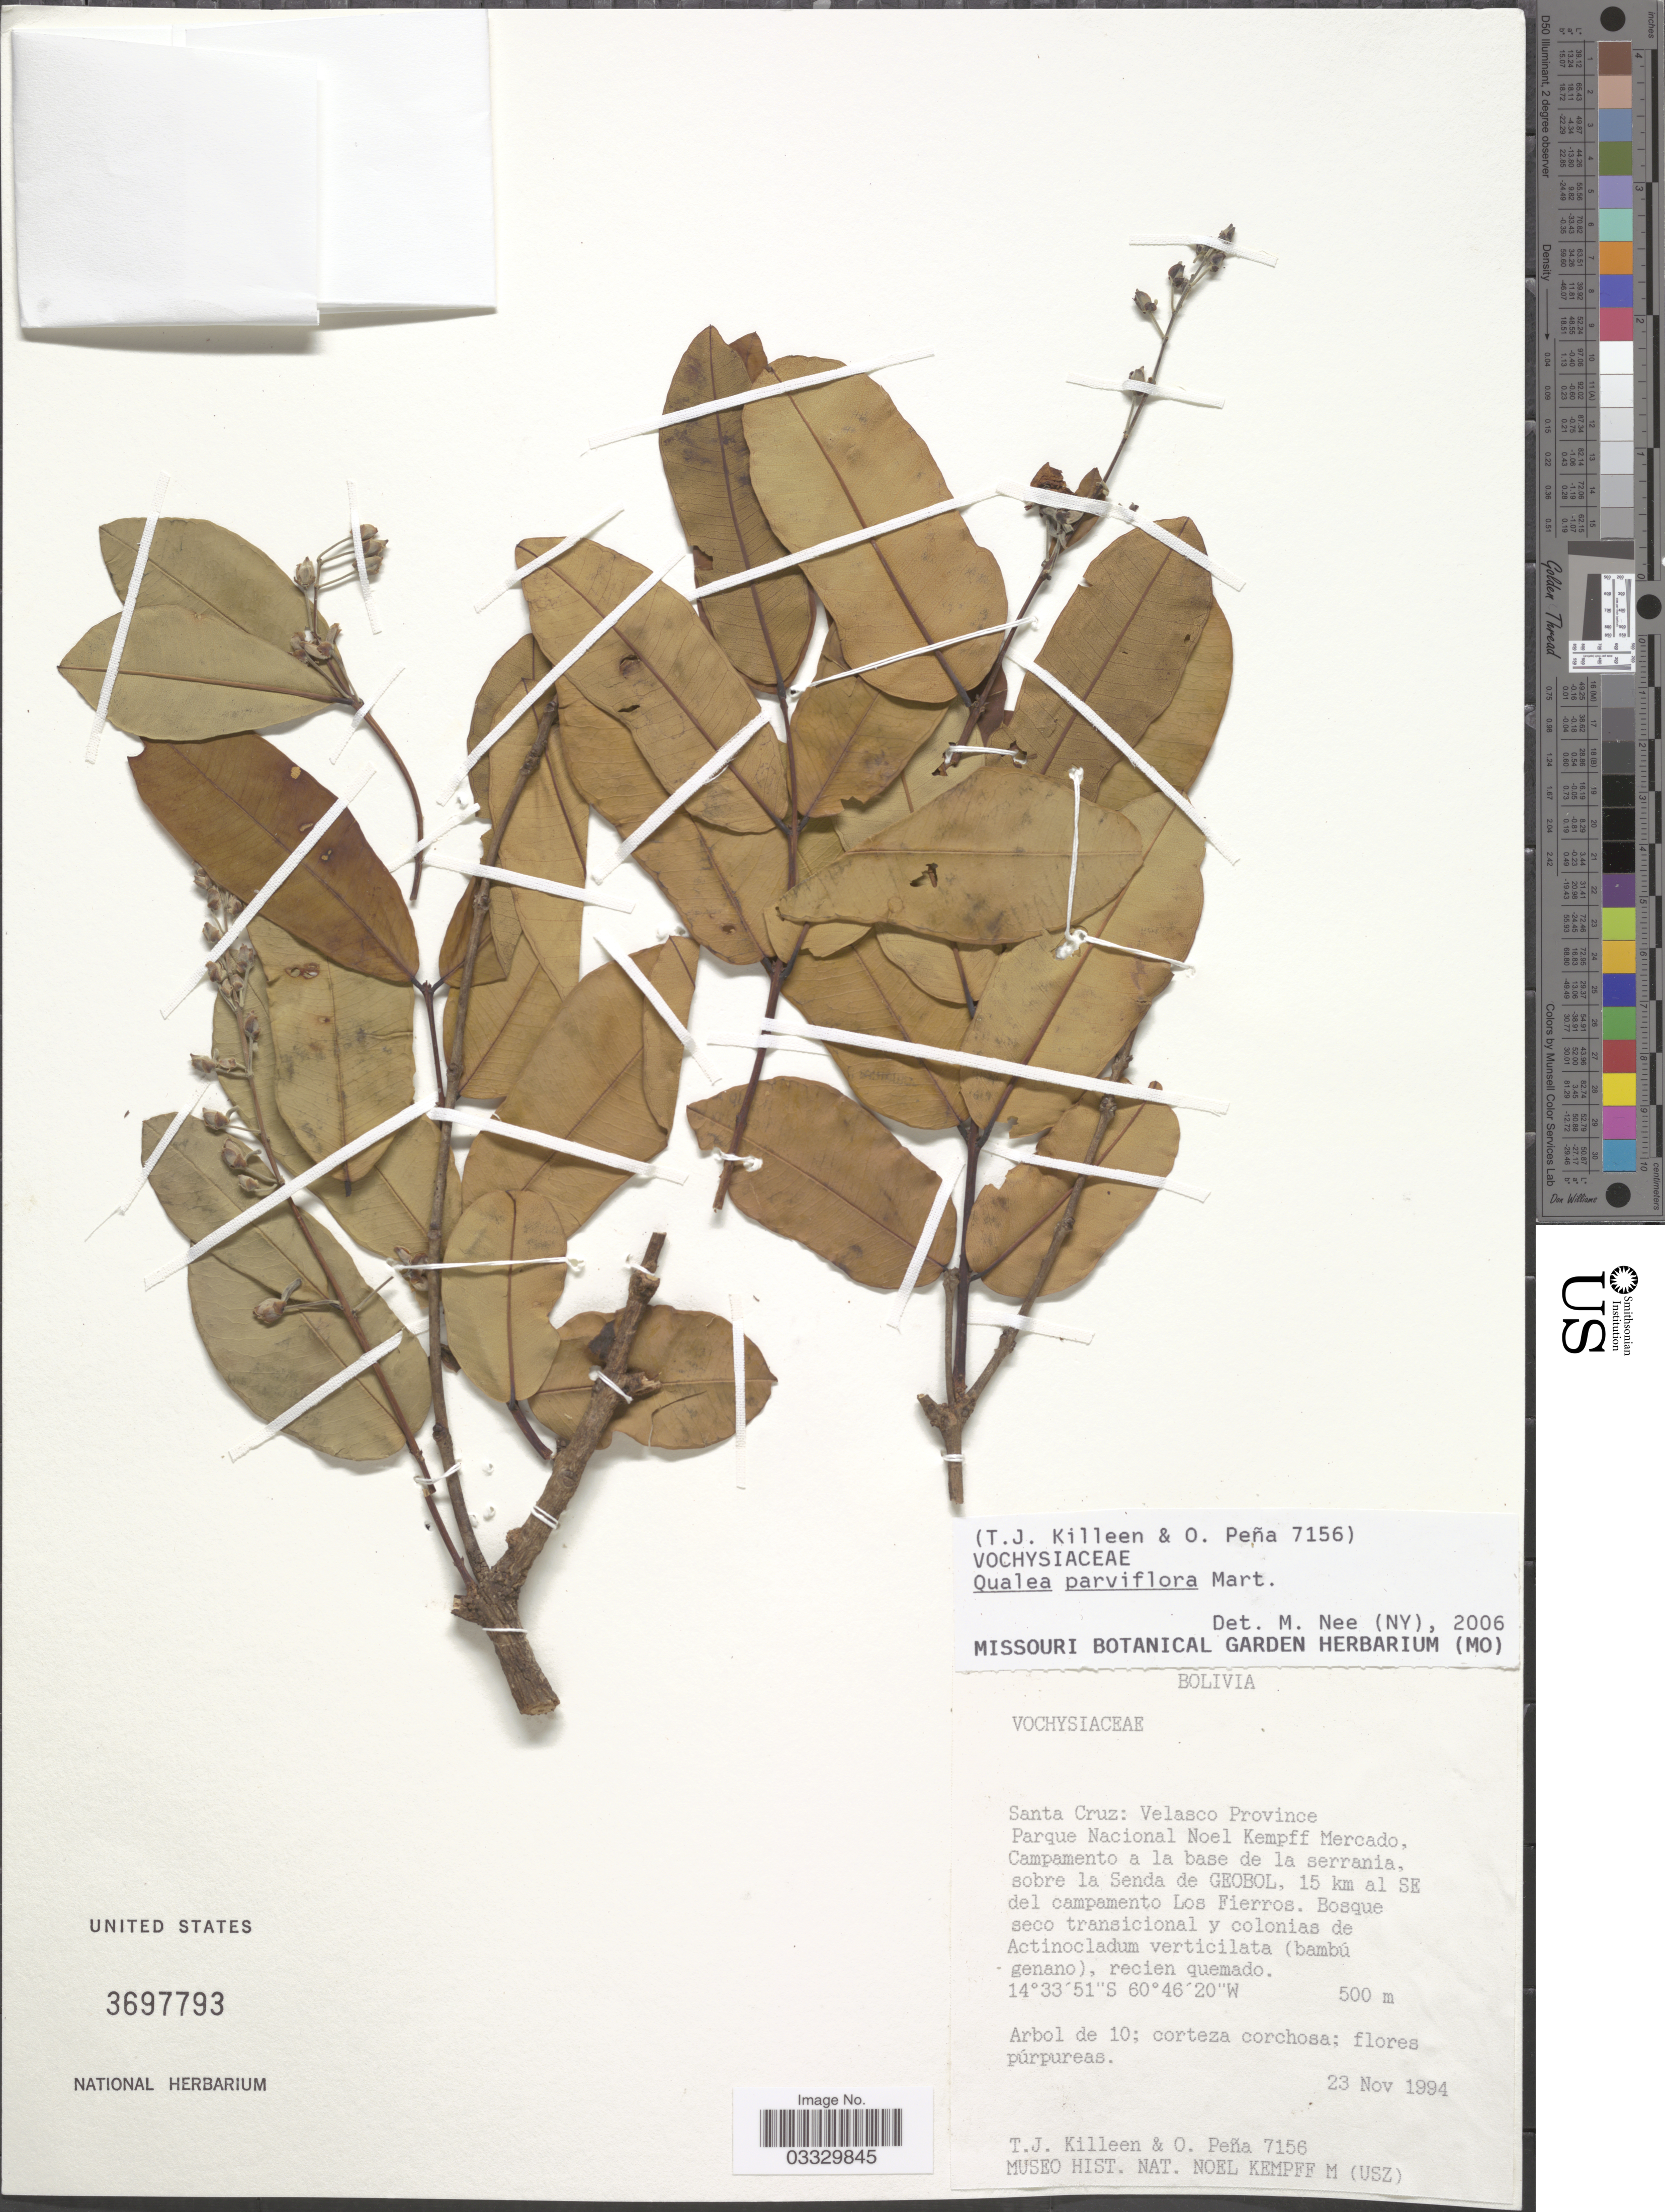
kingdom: Plantae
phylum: Tracheophyta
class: Magnoliopsida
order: Myrtales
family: Vochysiaceae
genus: Qualea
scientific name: Qualea parviflora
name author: Mart.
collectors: T. J. Killeen & O. Peña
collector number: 7156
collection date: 1994-11-23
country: Bolivia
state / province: Santa Cruz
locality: Velasco Province. Parque Nacional Noel Kempff Mercado, Campamento a la base de la serrania, sobre la Senda de GEOBOL, 15 km al SE del campamento Los Fierros.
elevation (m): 500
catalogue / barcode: US 3697793